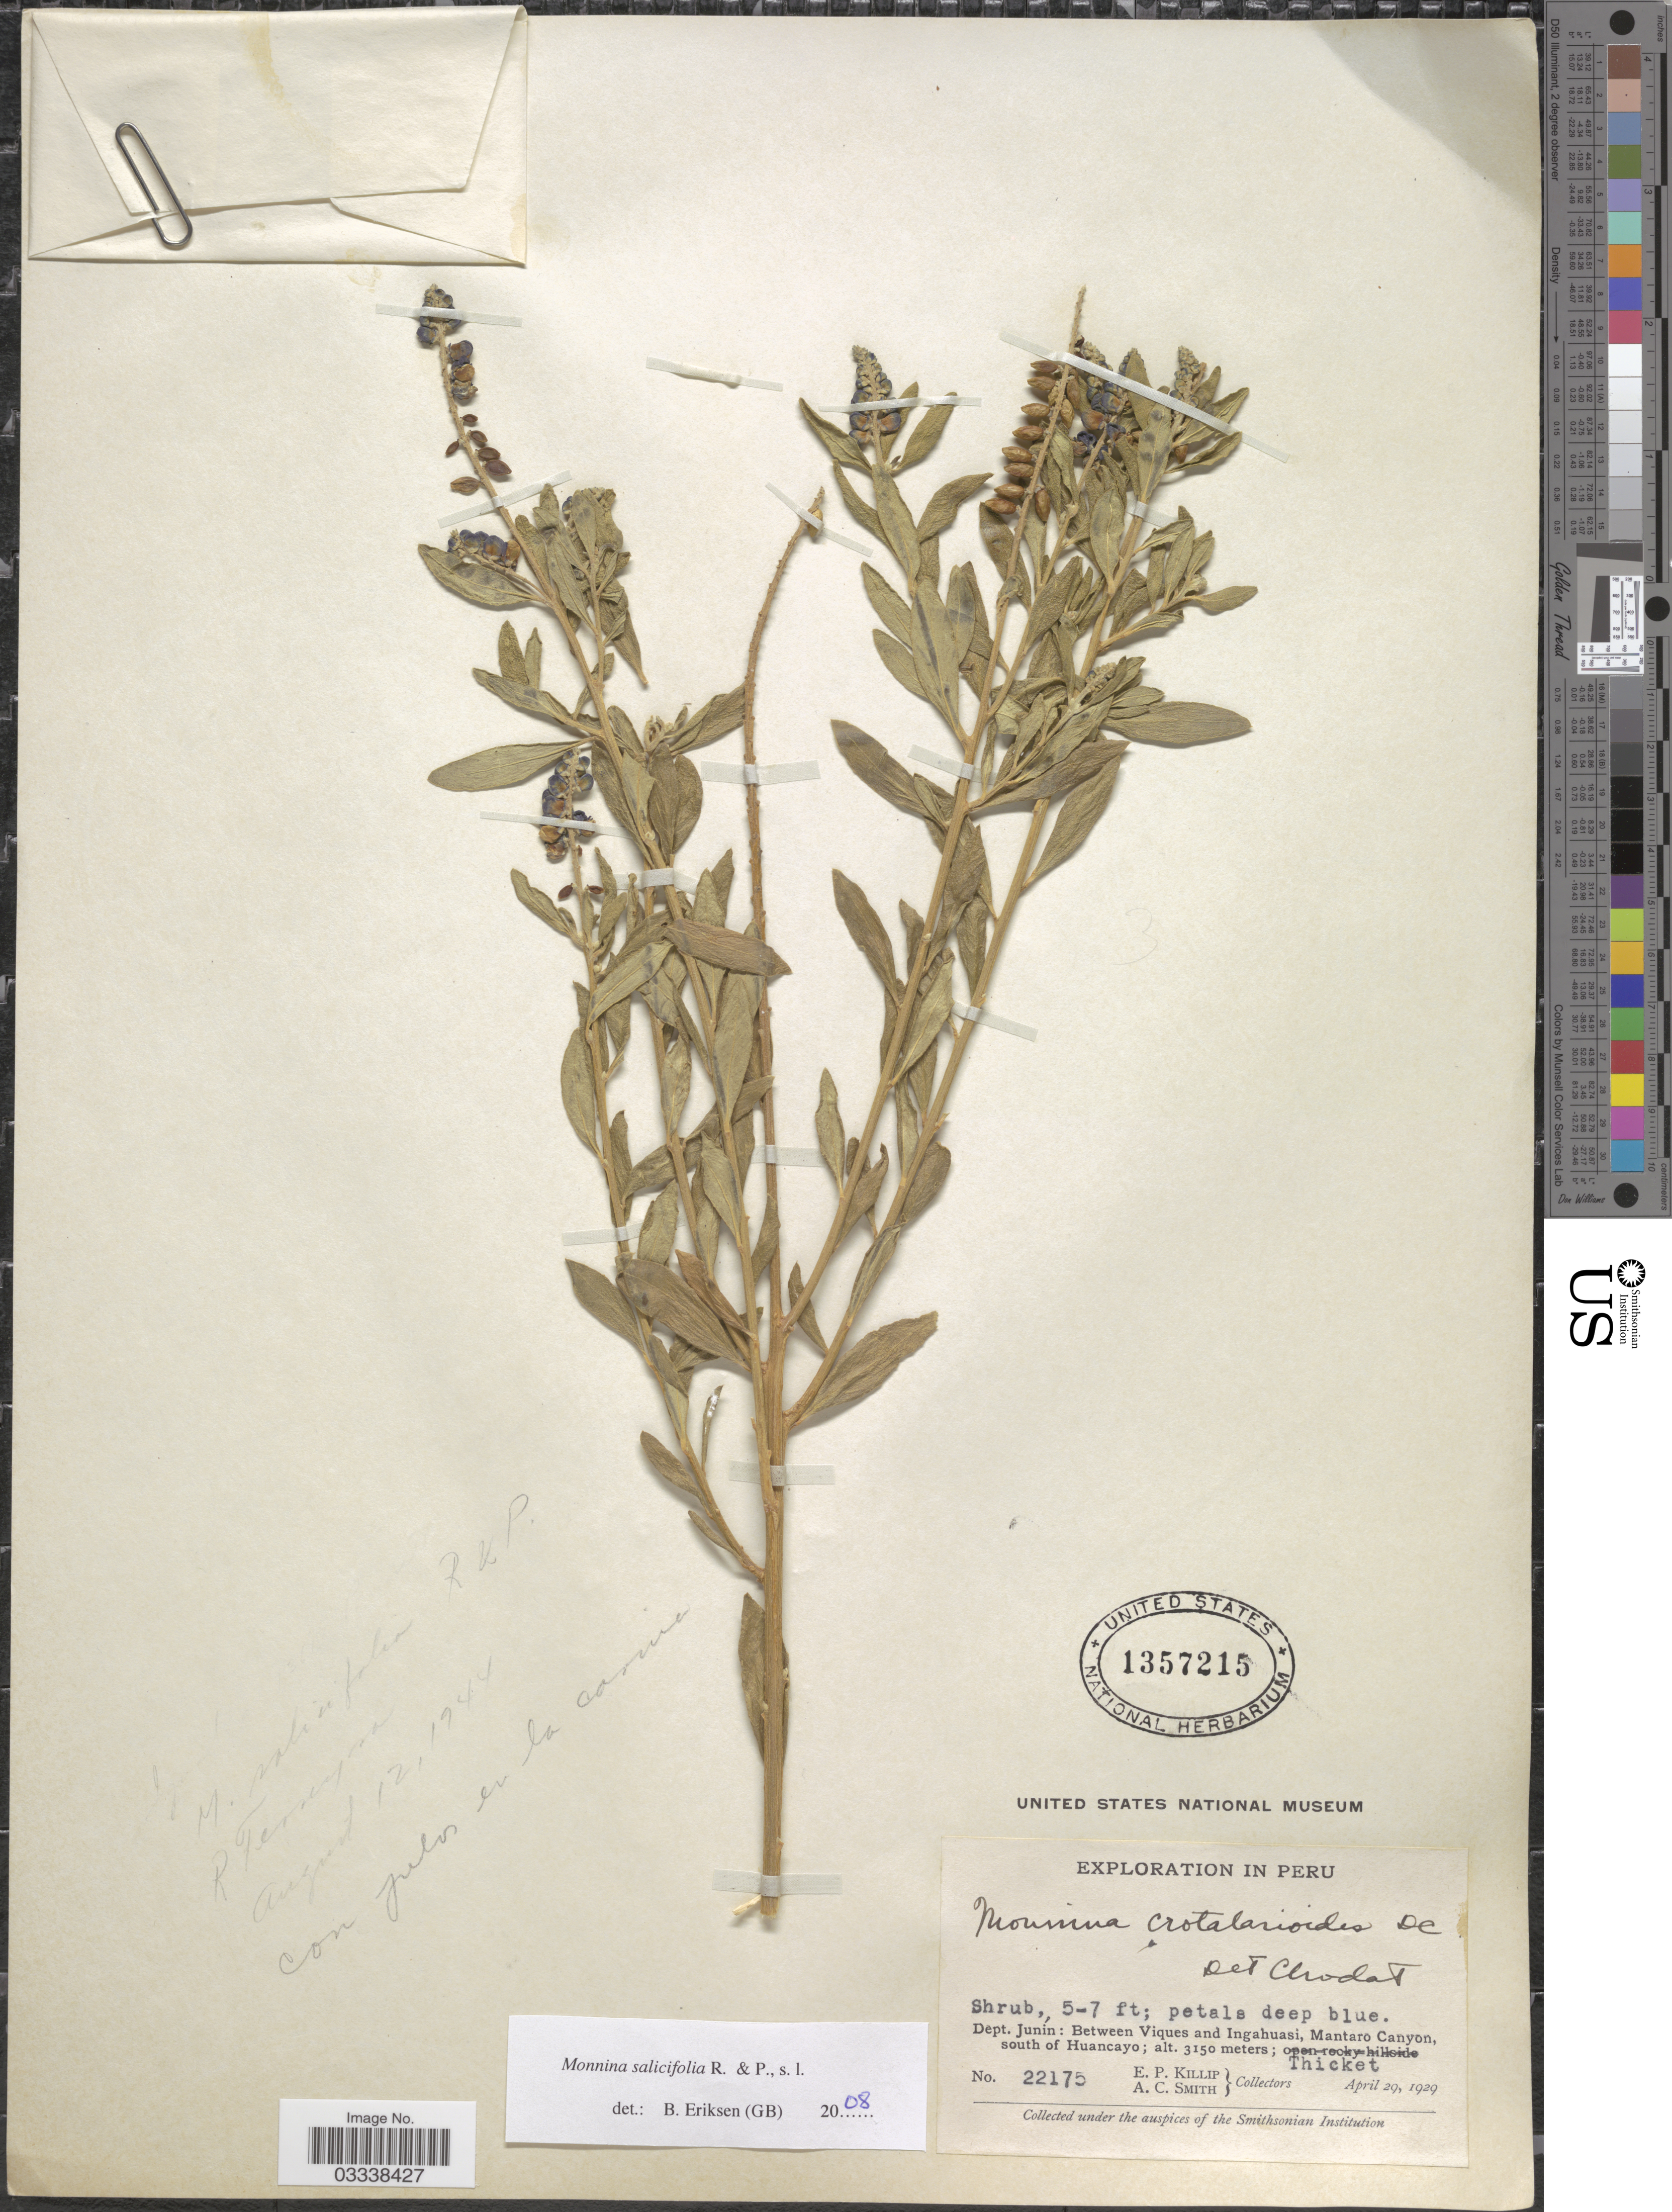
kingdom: Plantae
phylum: Tracheophyta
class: Magnoliopsida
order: Fabales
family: Polygalaceae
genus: Monnina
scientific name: Monnina salicifolia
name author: Ruiz & Pav.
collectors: E. P. Killip & A. C. Smith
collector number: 22175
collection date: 1929-04-29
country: Peru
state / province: Junín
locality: Dept. Junín: Between Viques and Ingahuasi, Mantaro Canyon, south of Huancayo.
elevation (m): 3150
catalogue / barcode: US 1357215